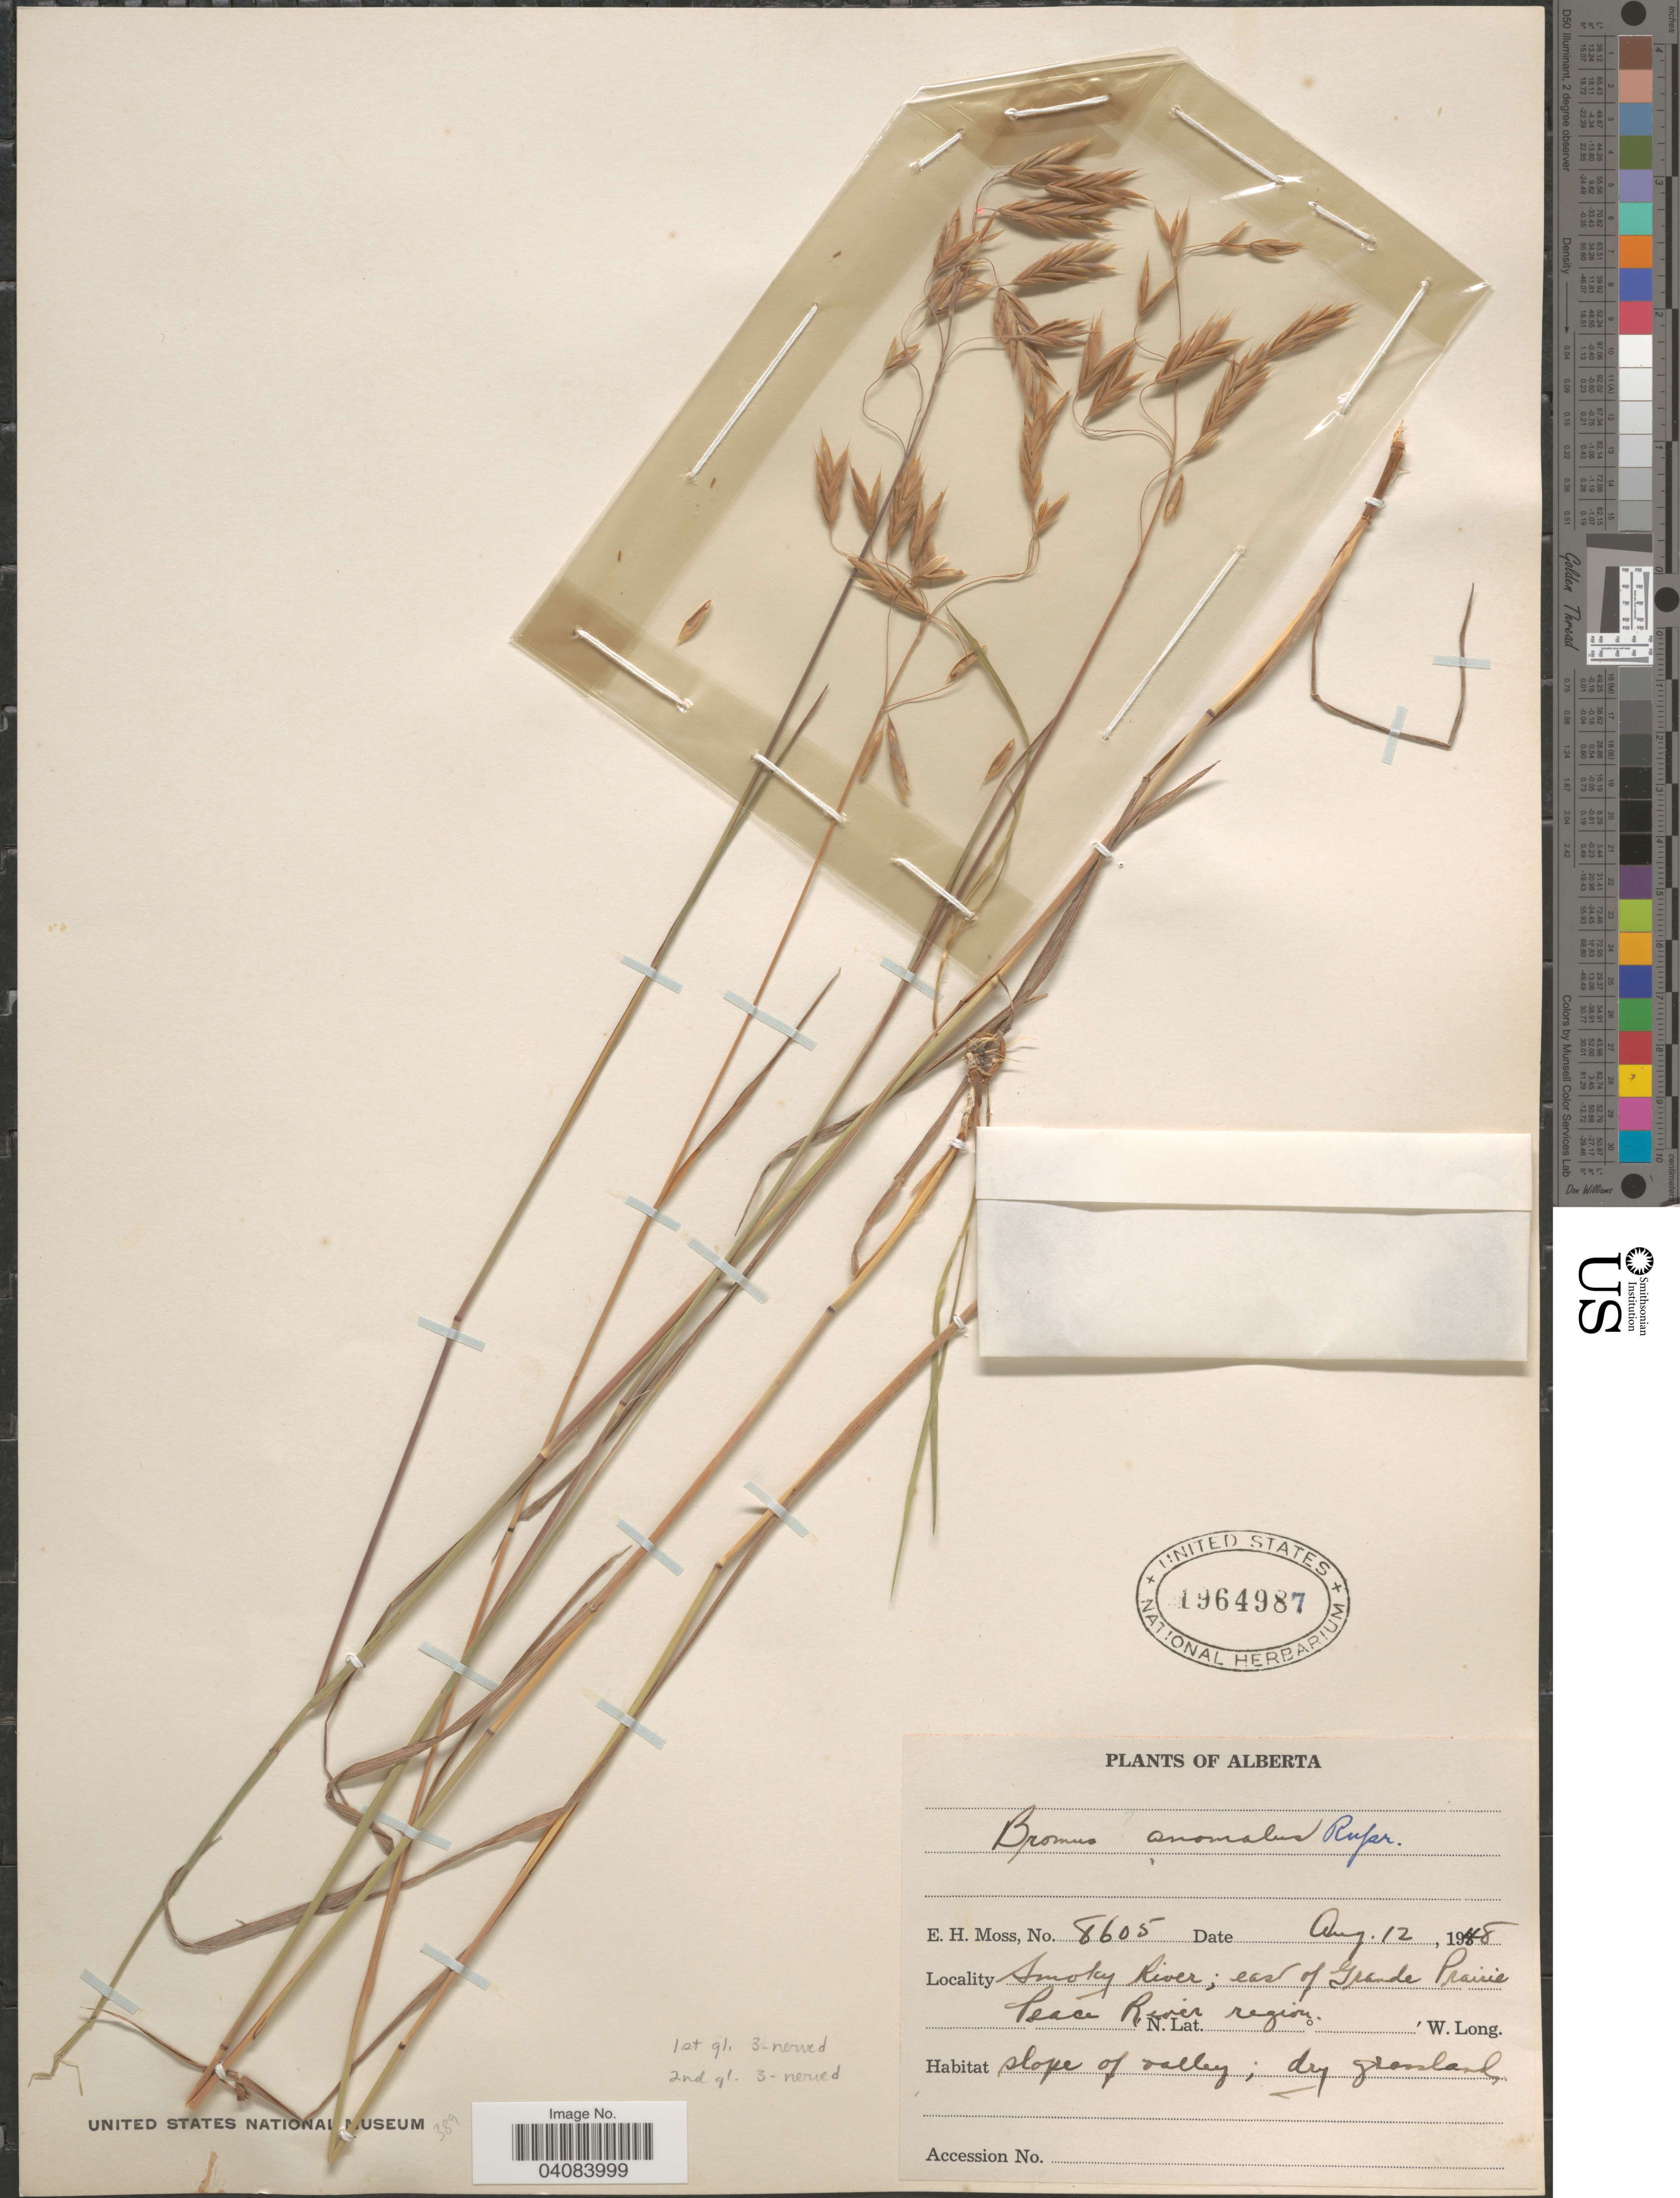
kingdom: Plantae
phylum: Tracheophyta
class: Liliopsida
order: Poales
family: Poaceae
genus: Bromus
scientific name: Bromus porteri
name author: (J.M. Coult.) Nash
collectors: E. Moss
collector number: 8605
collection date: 1948-08-12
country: Canada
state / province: Alberta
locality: Smoky River; east of Grande Prairie Peace River region.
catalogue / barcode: US 1964987